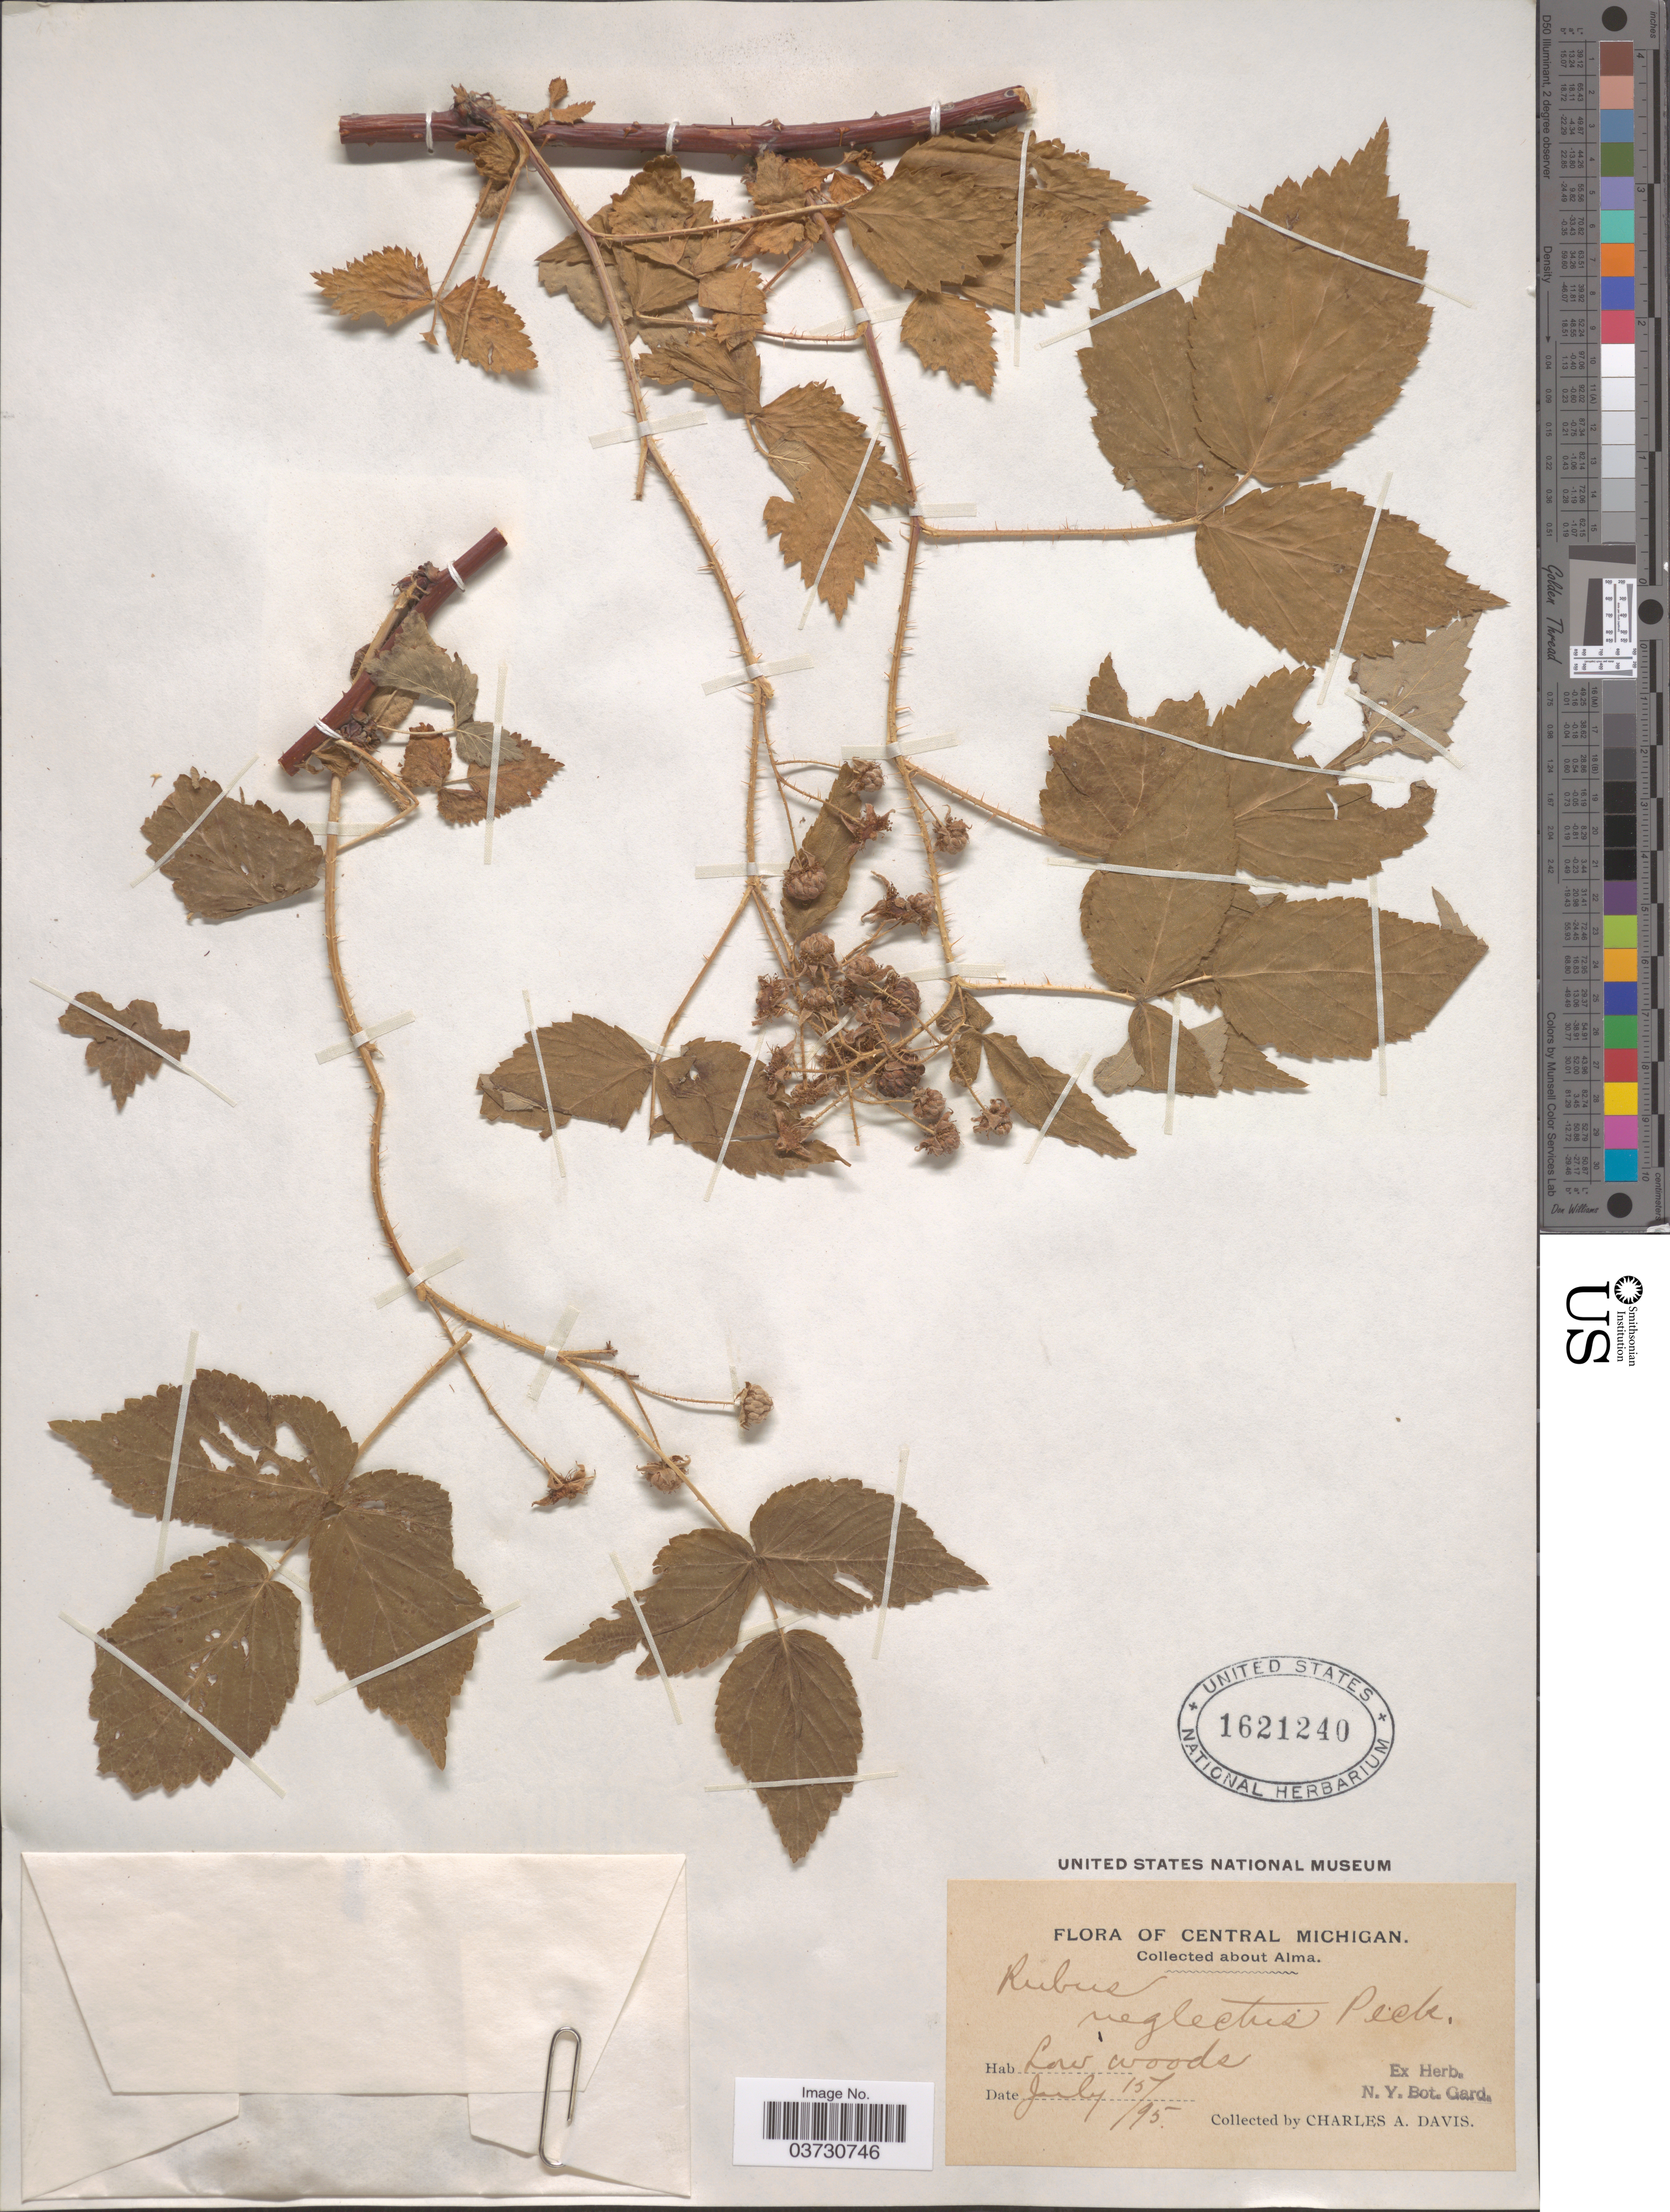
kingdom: Plantae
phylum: Tracheophyta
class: Magnoliopsida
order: Rosales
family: Rosaceae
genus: Rubus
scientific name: Rubus neglectus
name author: P.J. Müll. ex Focke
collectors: C. Davis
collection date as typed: Transcribed d/m/y: 15/7/95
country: United States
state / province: Michigan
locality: Central Michigan. About Alma.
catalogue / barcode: US 1621240